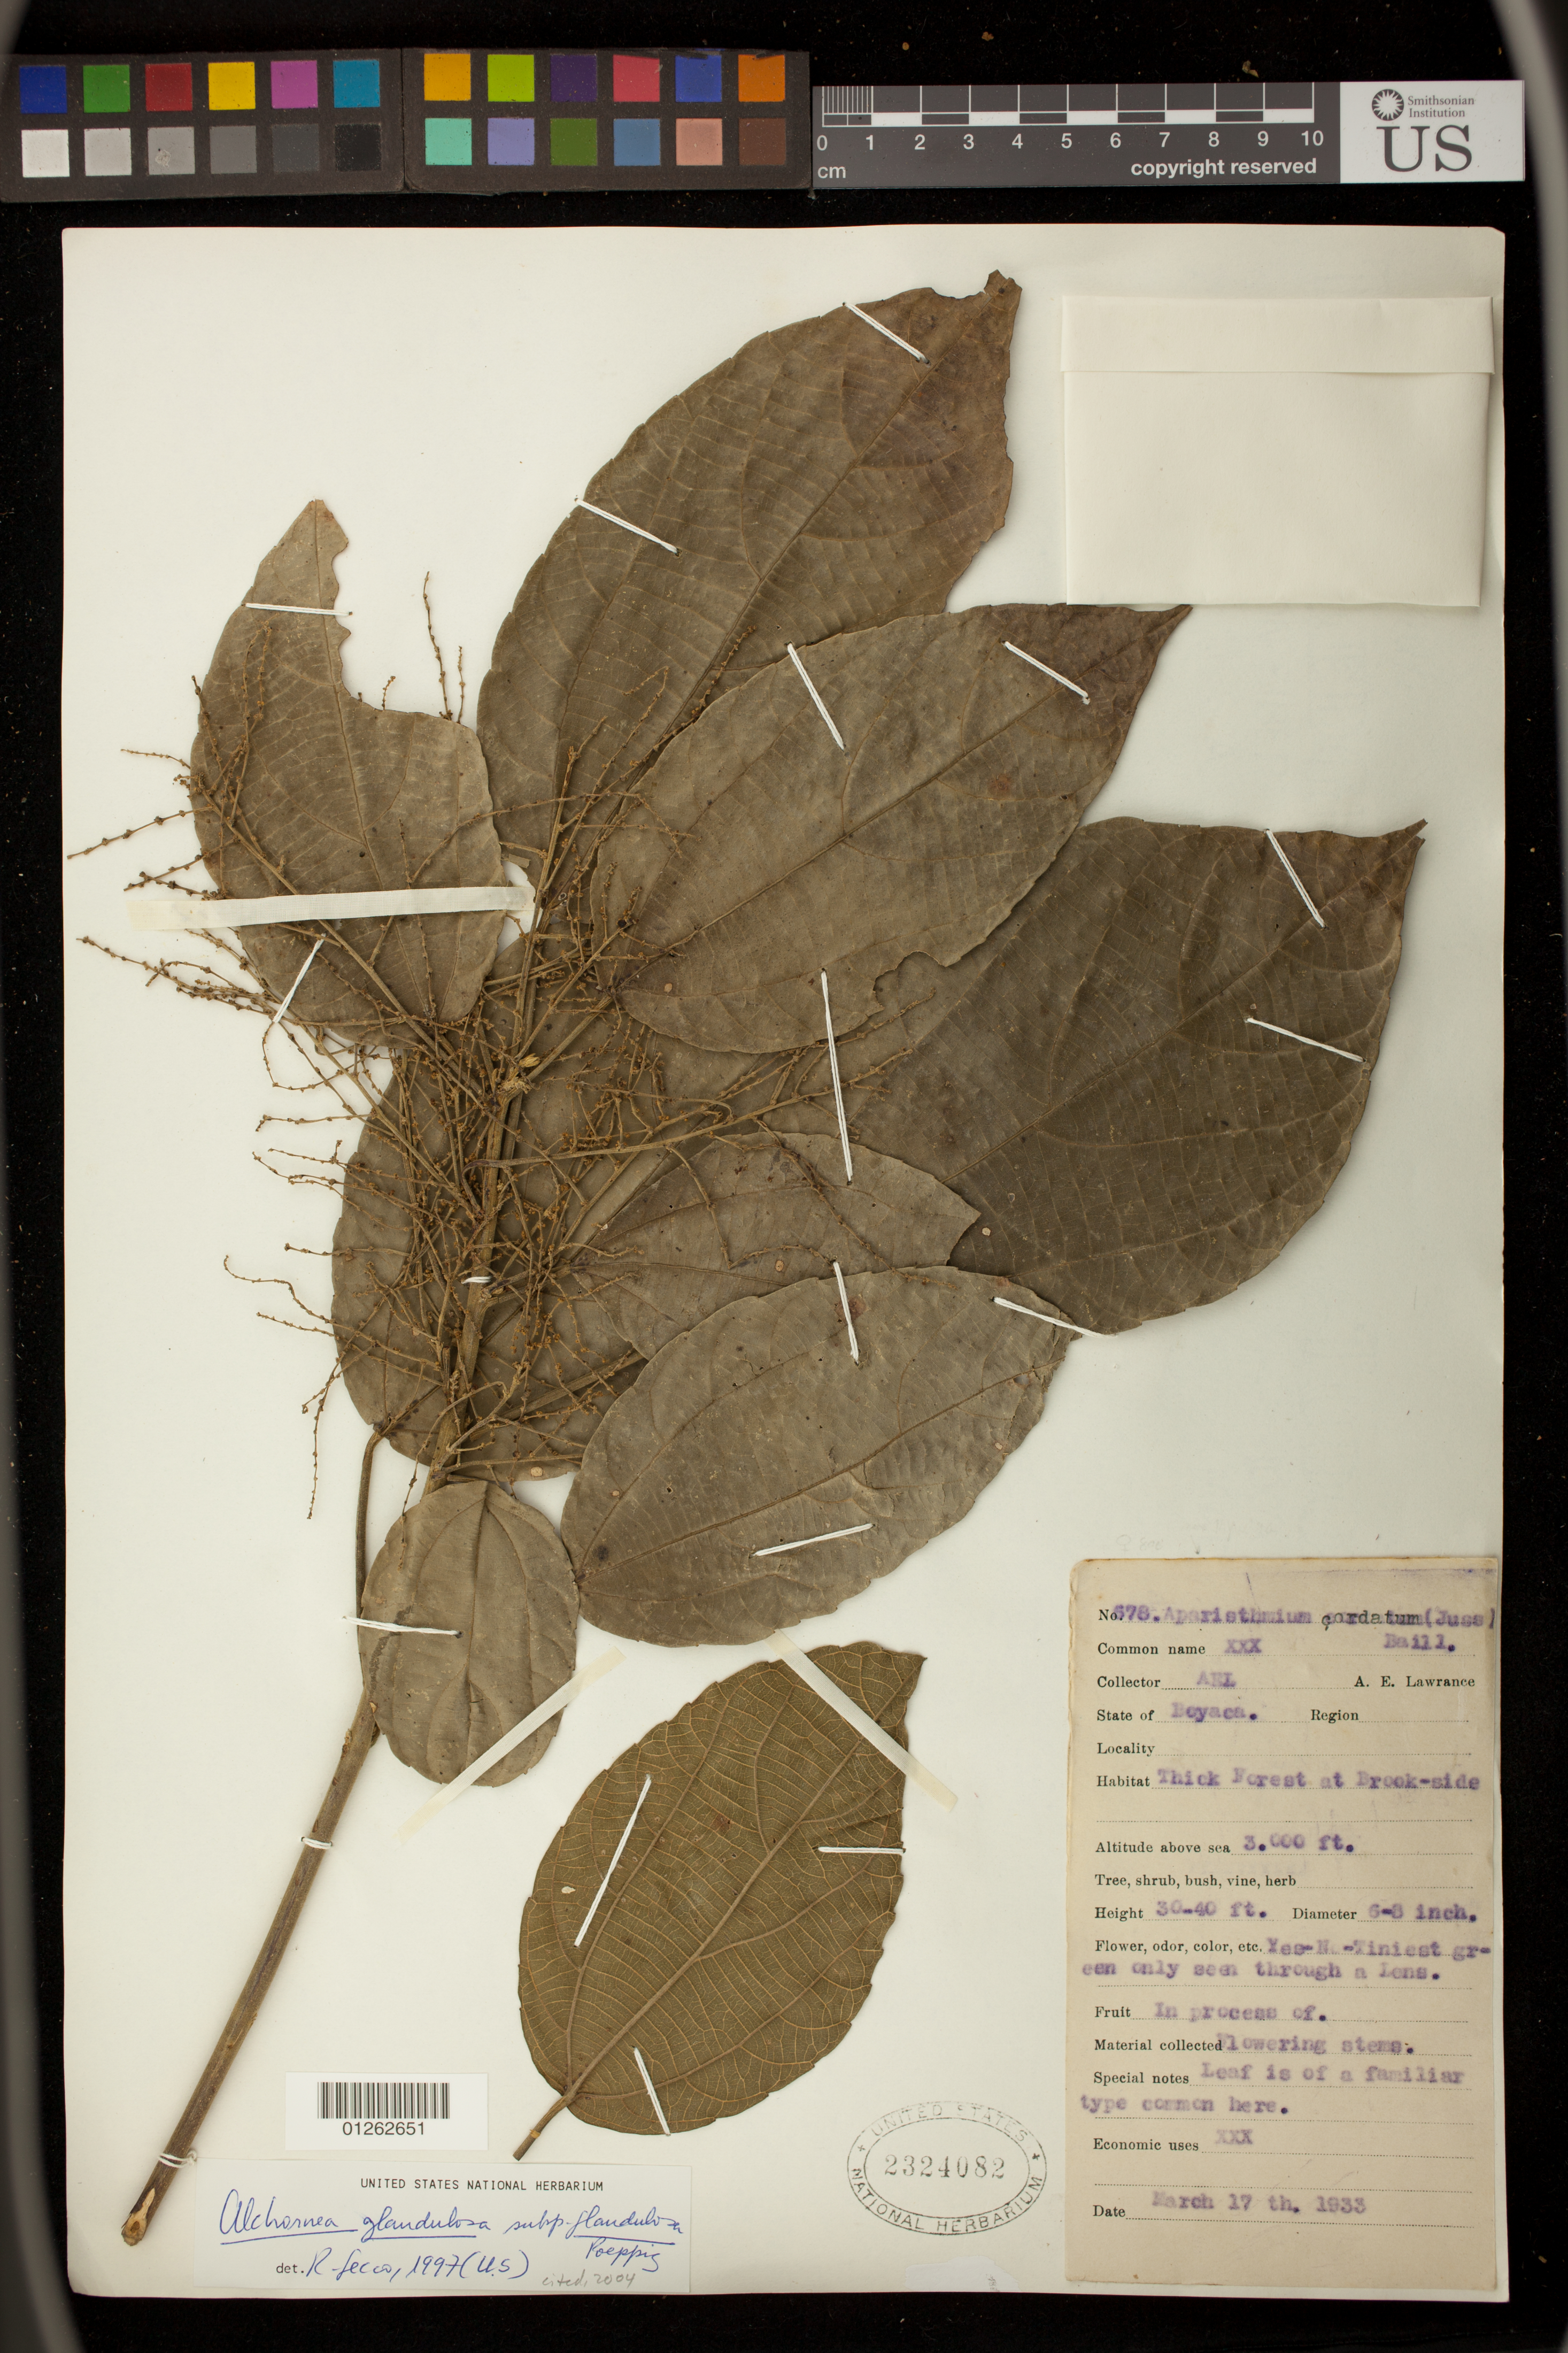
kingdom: Plantae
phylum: Tracheophyta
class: Magnoliopsida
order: Malpighiales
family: Euphorbiaceae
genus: Alchornea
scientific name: Alchornea glandulosa subsp. glandulosa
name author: Poepp.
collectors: A. Lawrance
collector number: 578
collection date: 1933-03-17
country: Colombia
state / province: Boyaca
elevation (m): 914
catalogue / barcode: US 2324082